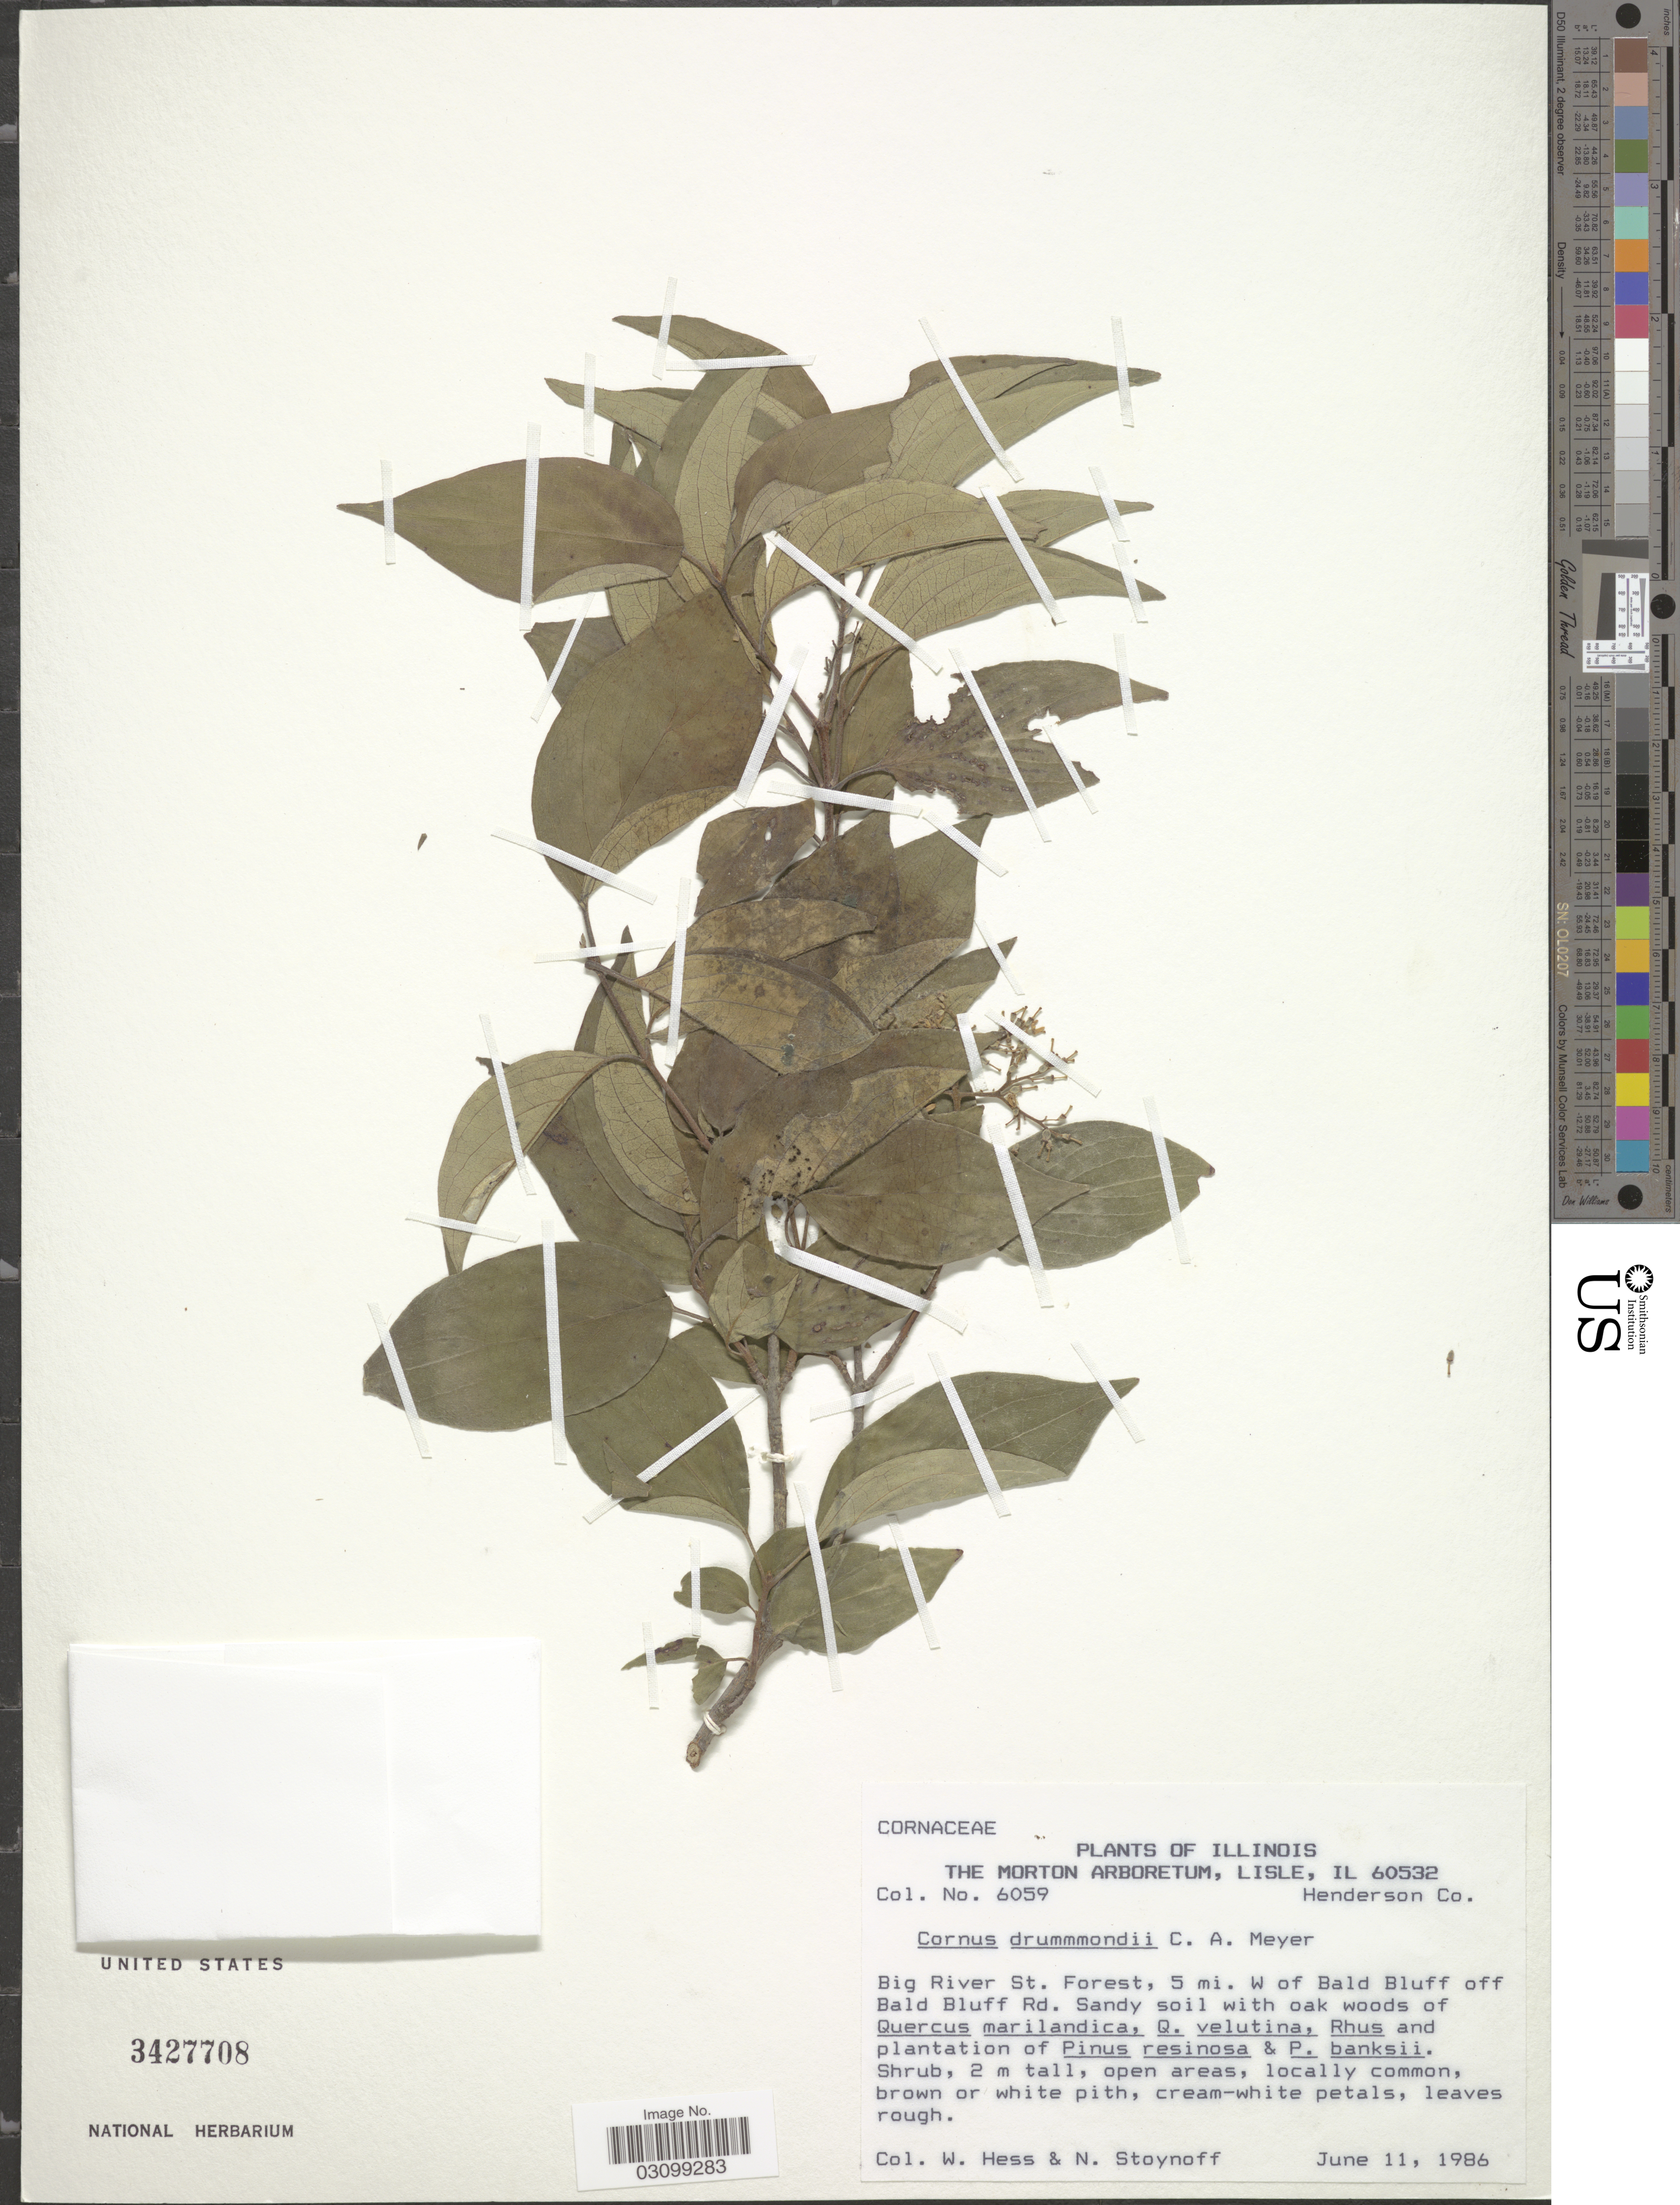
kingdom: Plantae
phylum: Tracheophyta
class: Magnoliopsida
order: Cornales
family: Cornaceae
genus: Cornus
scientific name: Cornus drummondii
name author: C.A. Mey.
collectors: W. Hess & N. Stoynoff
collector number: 6059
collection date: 1986-06-11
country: United States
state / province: Illinois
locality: Henderson Co. Big River St. Forest, 5 mi. W of Bald Bluff off Bald Bluff Rd.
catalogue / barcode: US 3427708